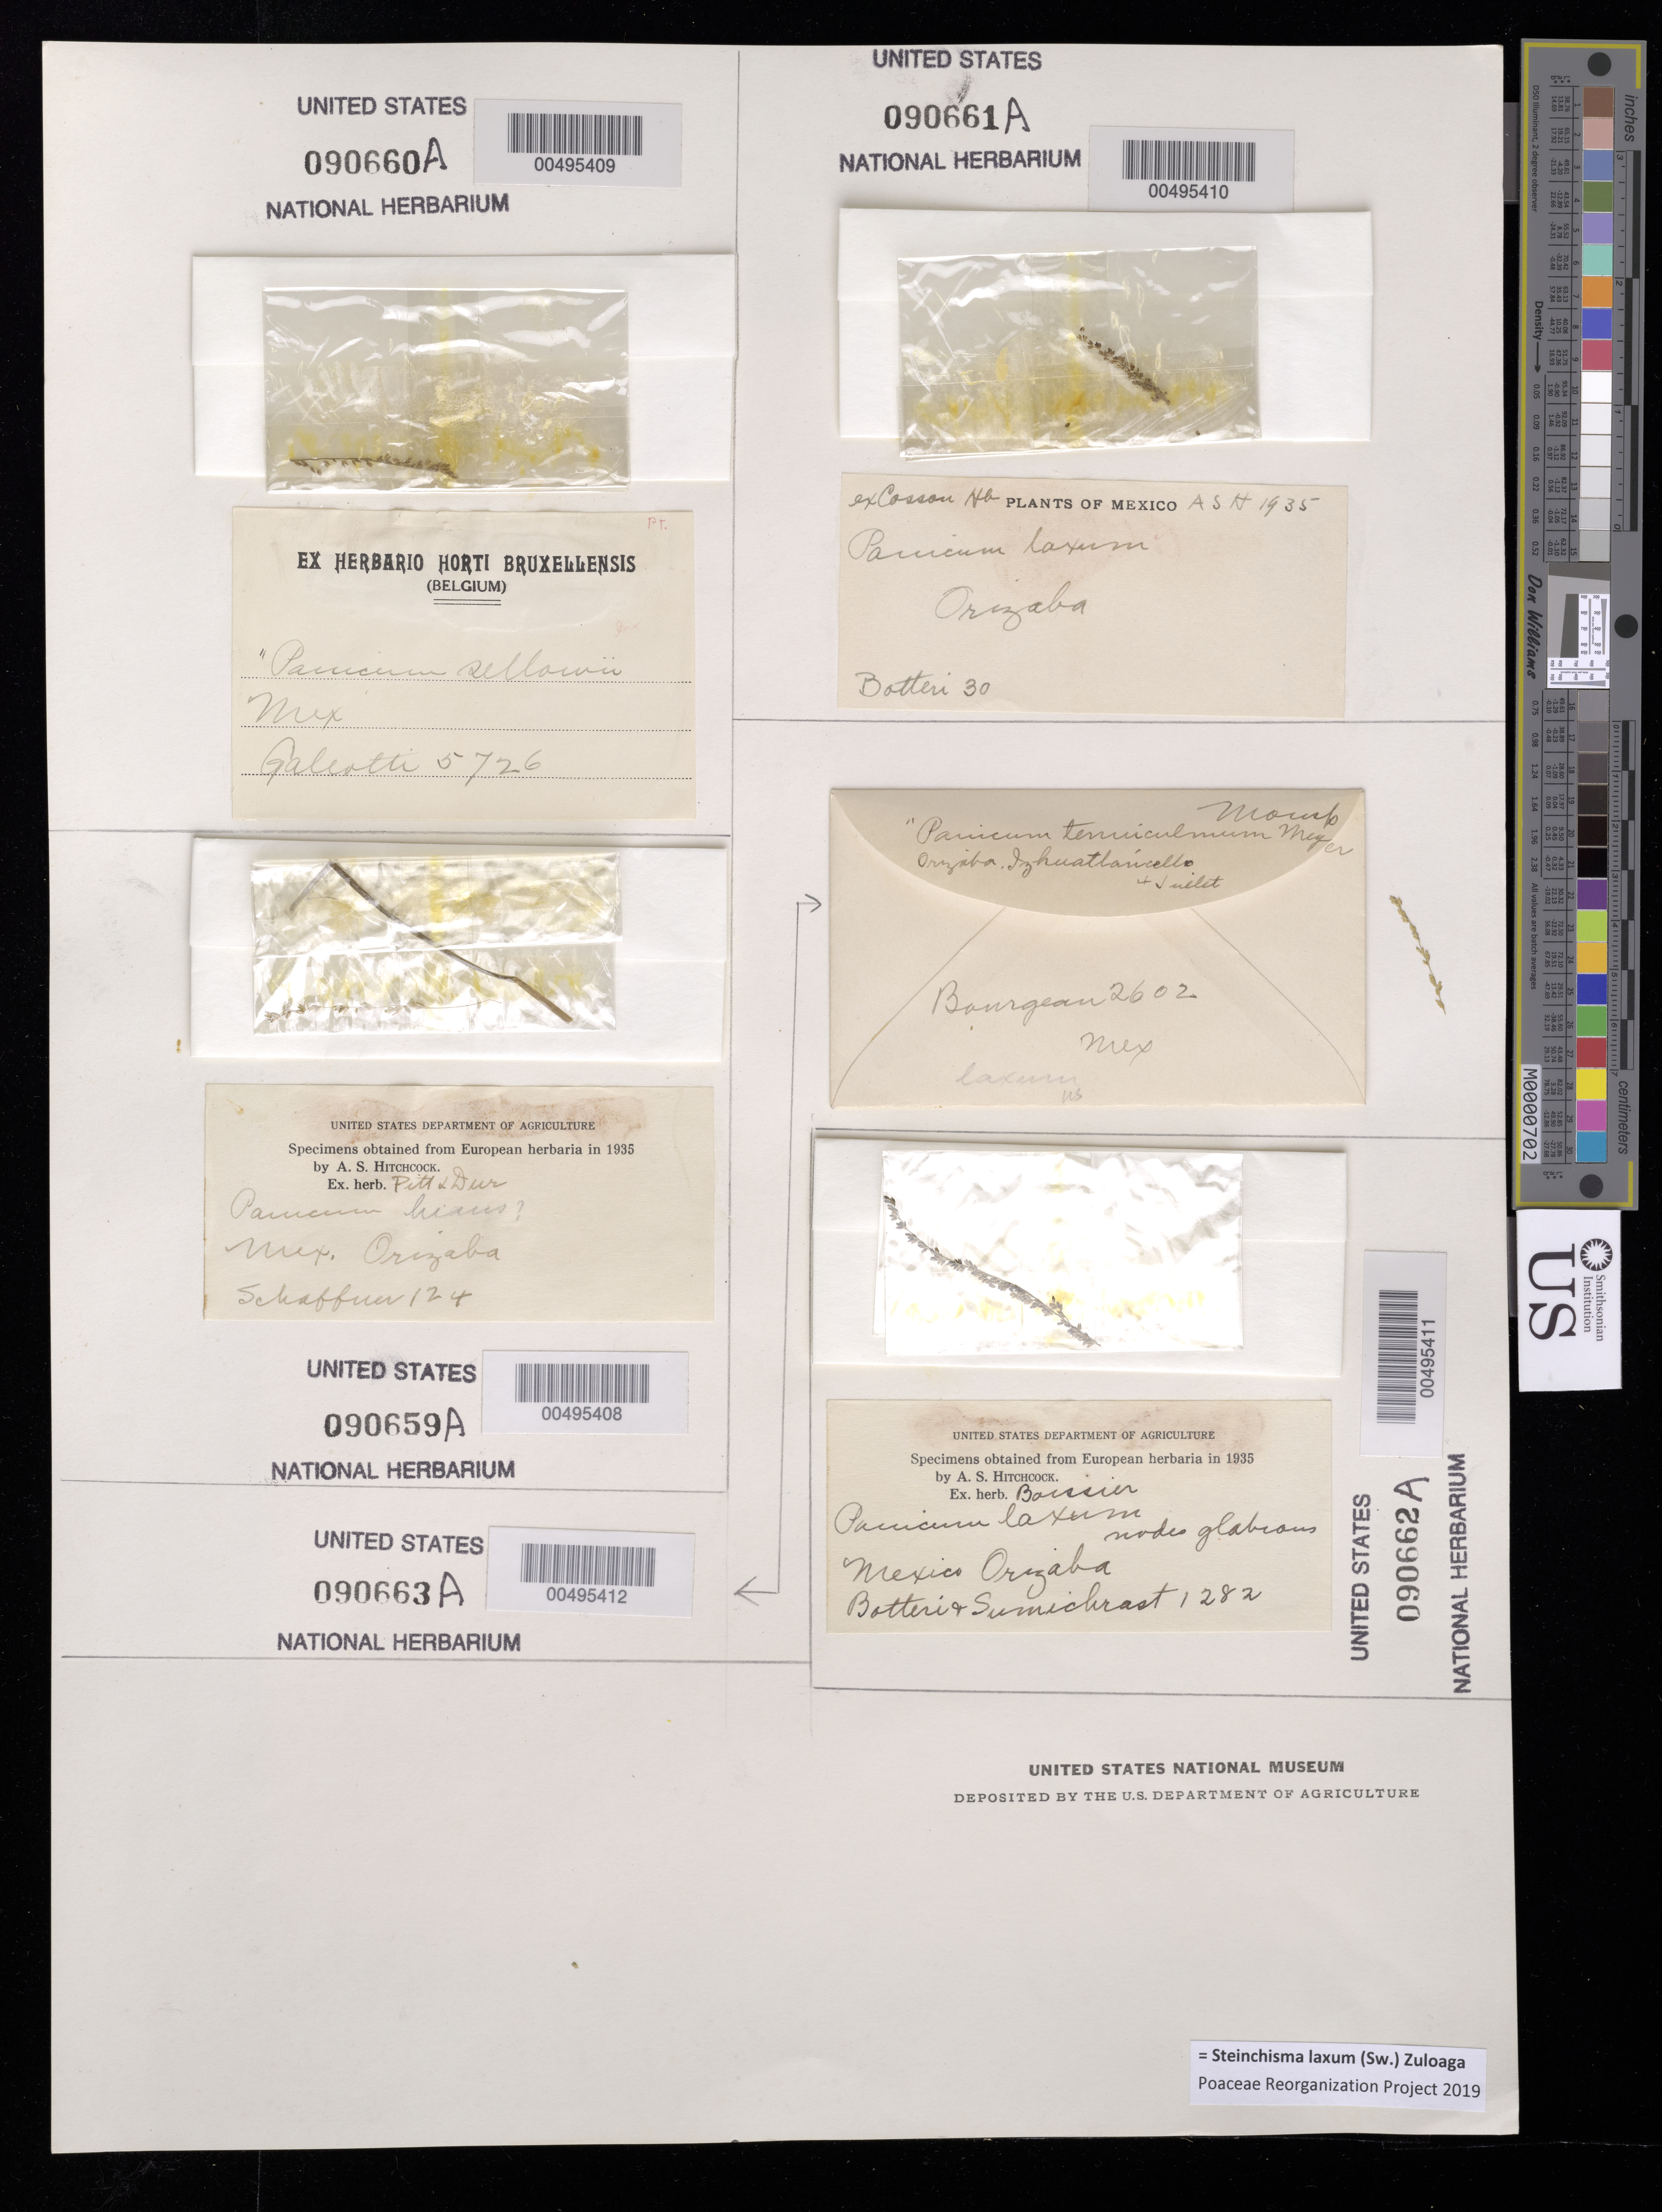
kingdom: Plantae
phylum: Tracheophyta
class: Liliopsida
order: Poales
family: Poaceae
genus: Panicum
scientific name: Panicum laxum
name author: Sw.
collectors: H. G. Galeotti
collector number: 5726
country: Mexico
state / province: Durango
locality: San Ramon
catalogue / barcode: US 90660A